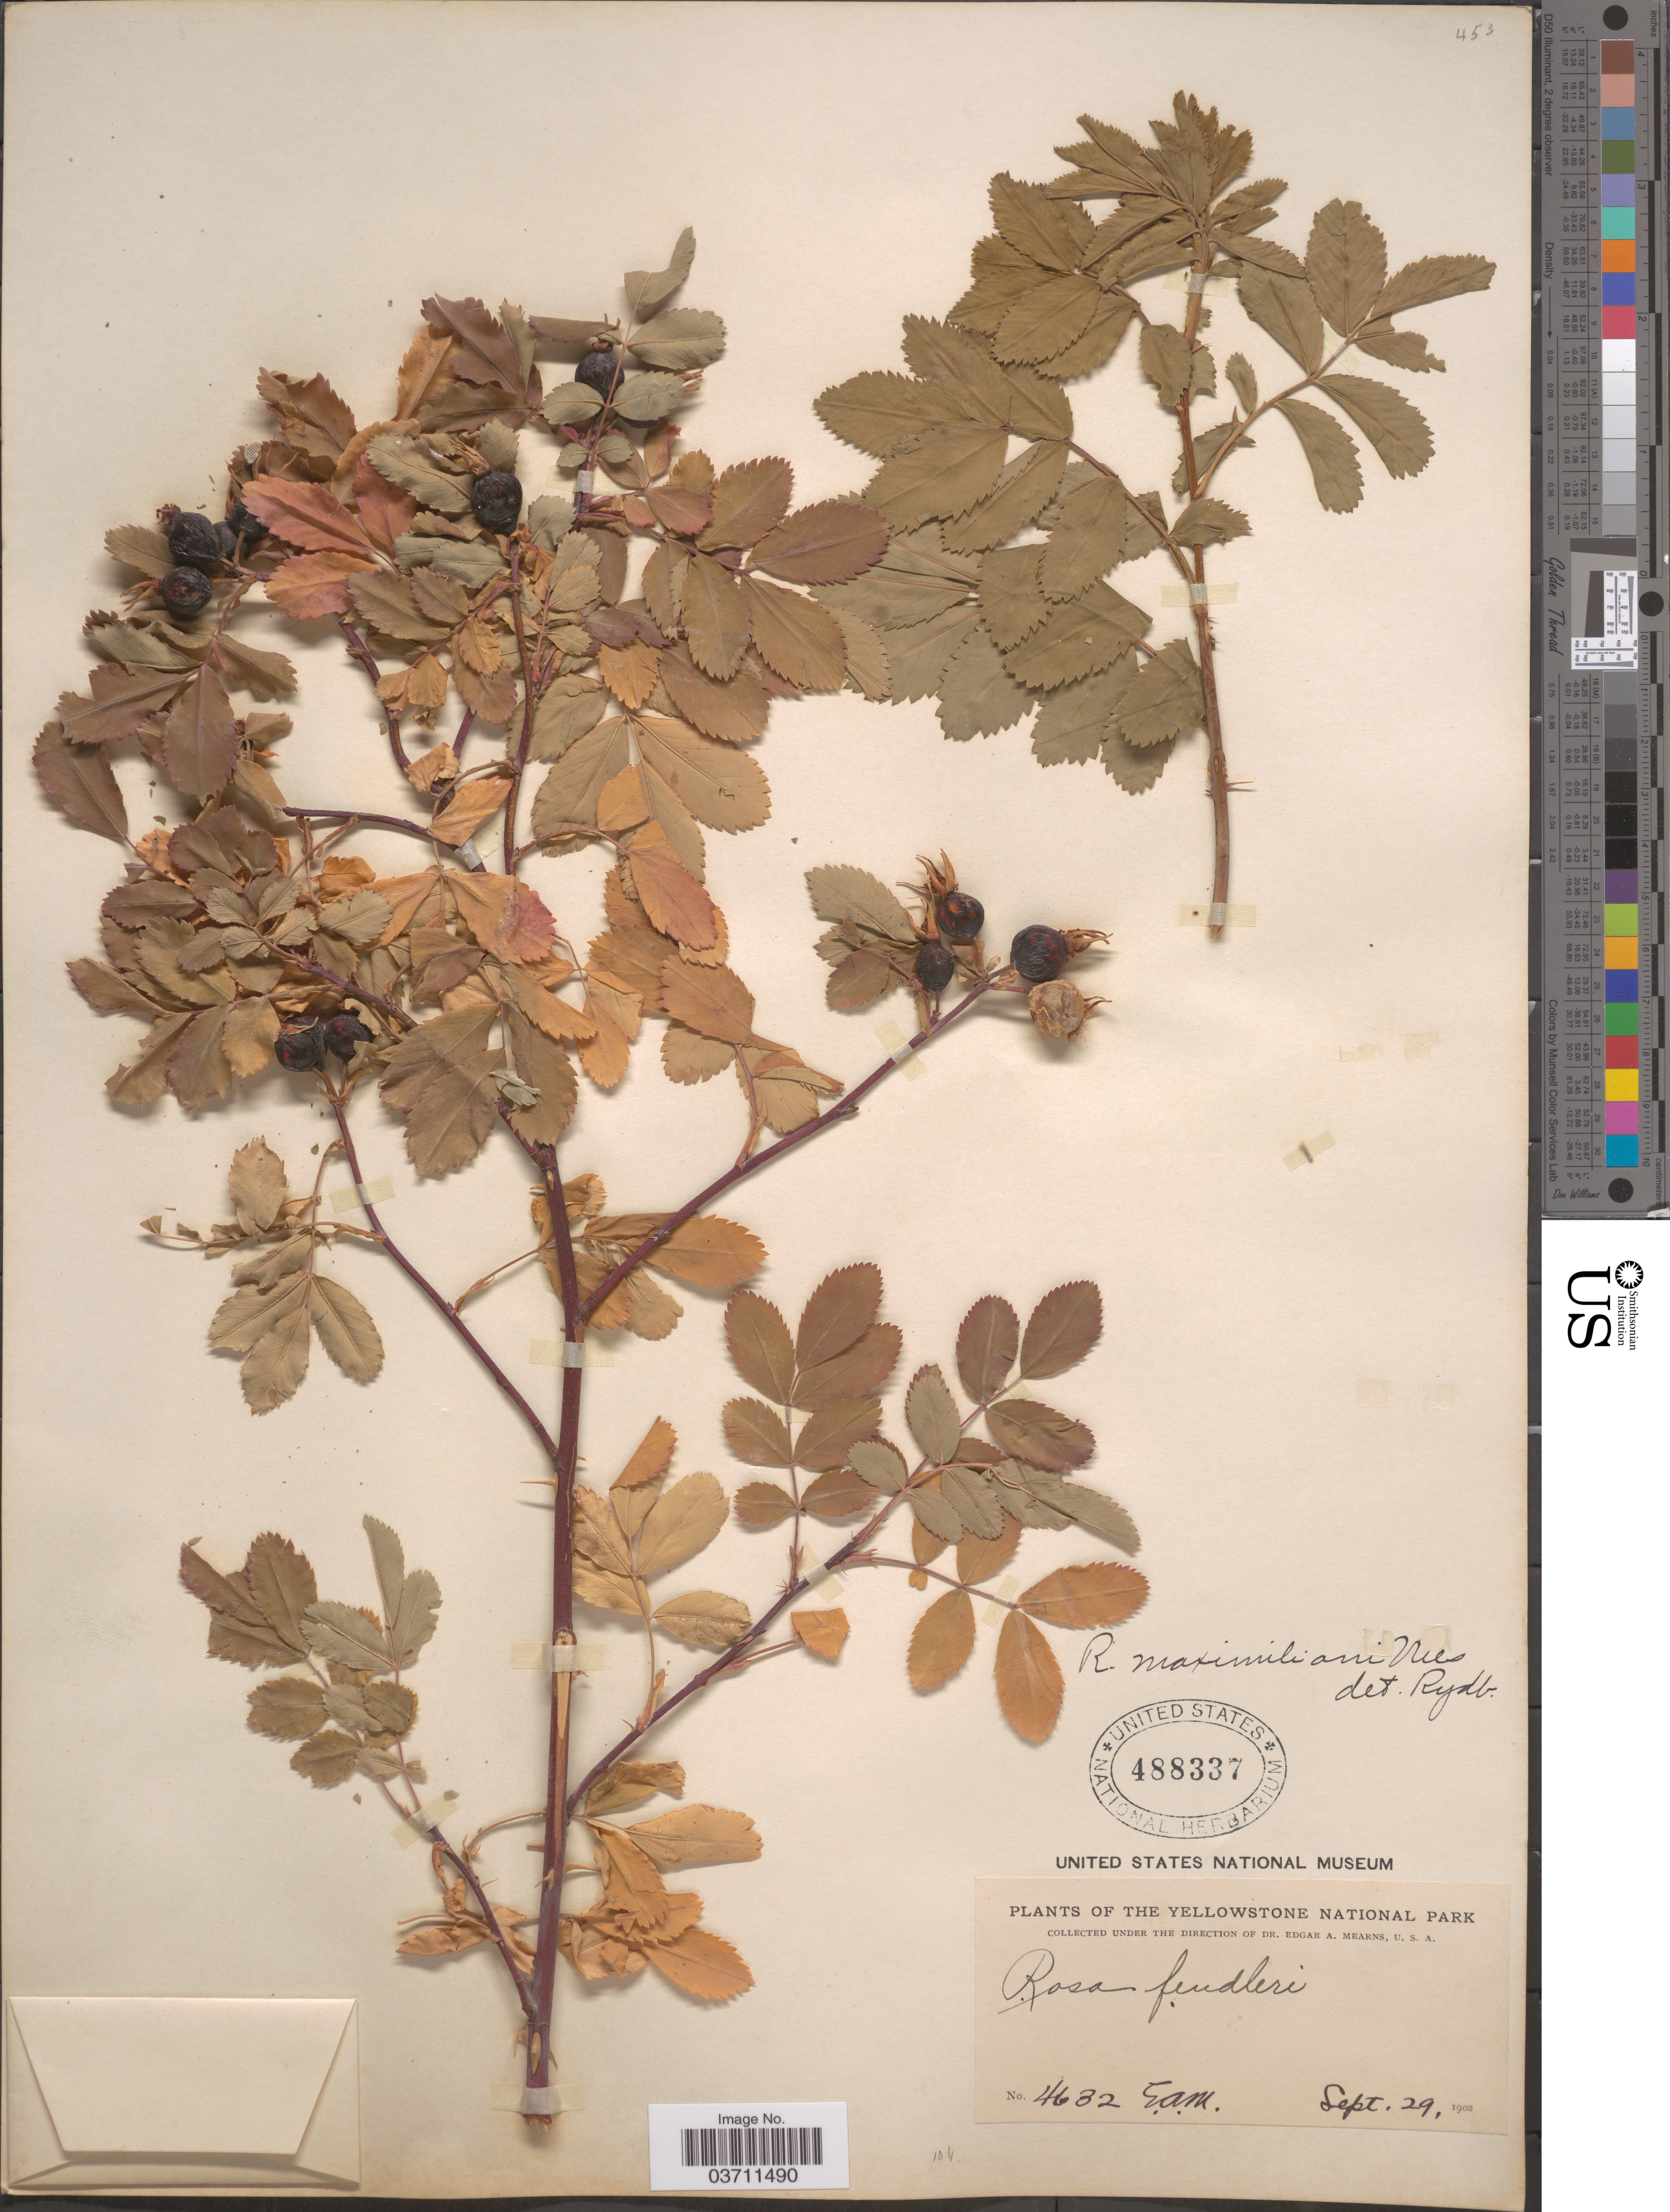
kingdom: Plantae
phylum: Tracheophyta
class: Magnoliopsida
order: Rosales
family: Rosaceae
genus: Rosa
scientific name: Rosa maximiliani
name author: Nees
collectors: E. A. Mearns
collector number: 4632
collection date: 1902-09-29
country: United States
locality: The Yellowstone National Park.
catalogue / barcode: US 488337